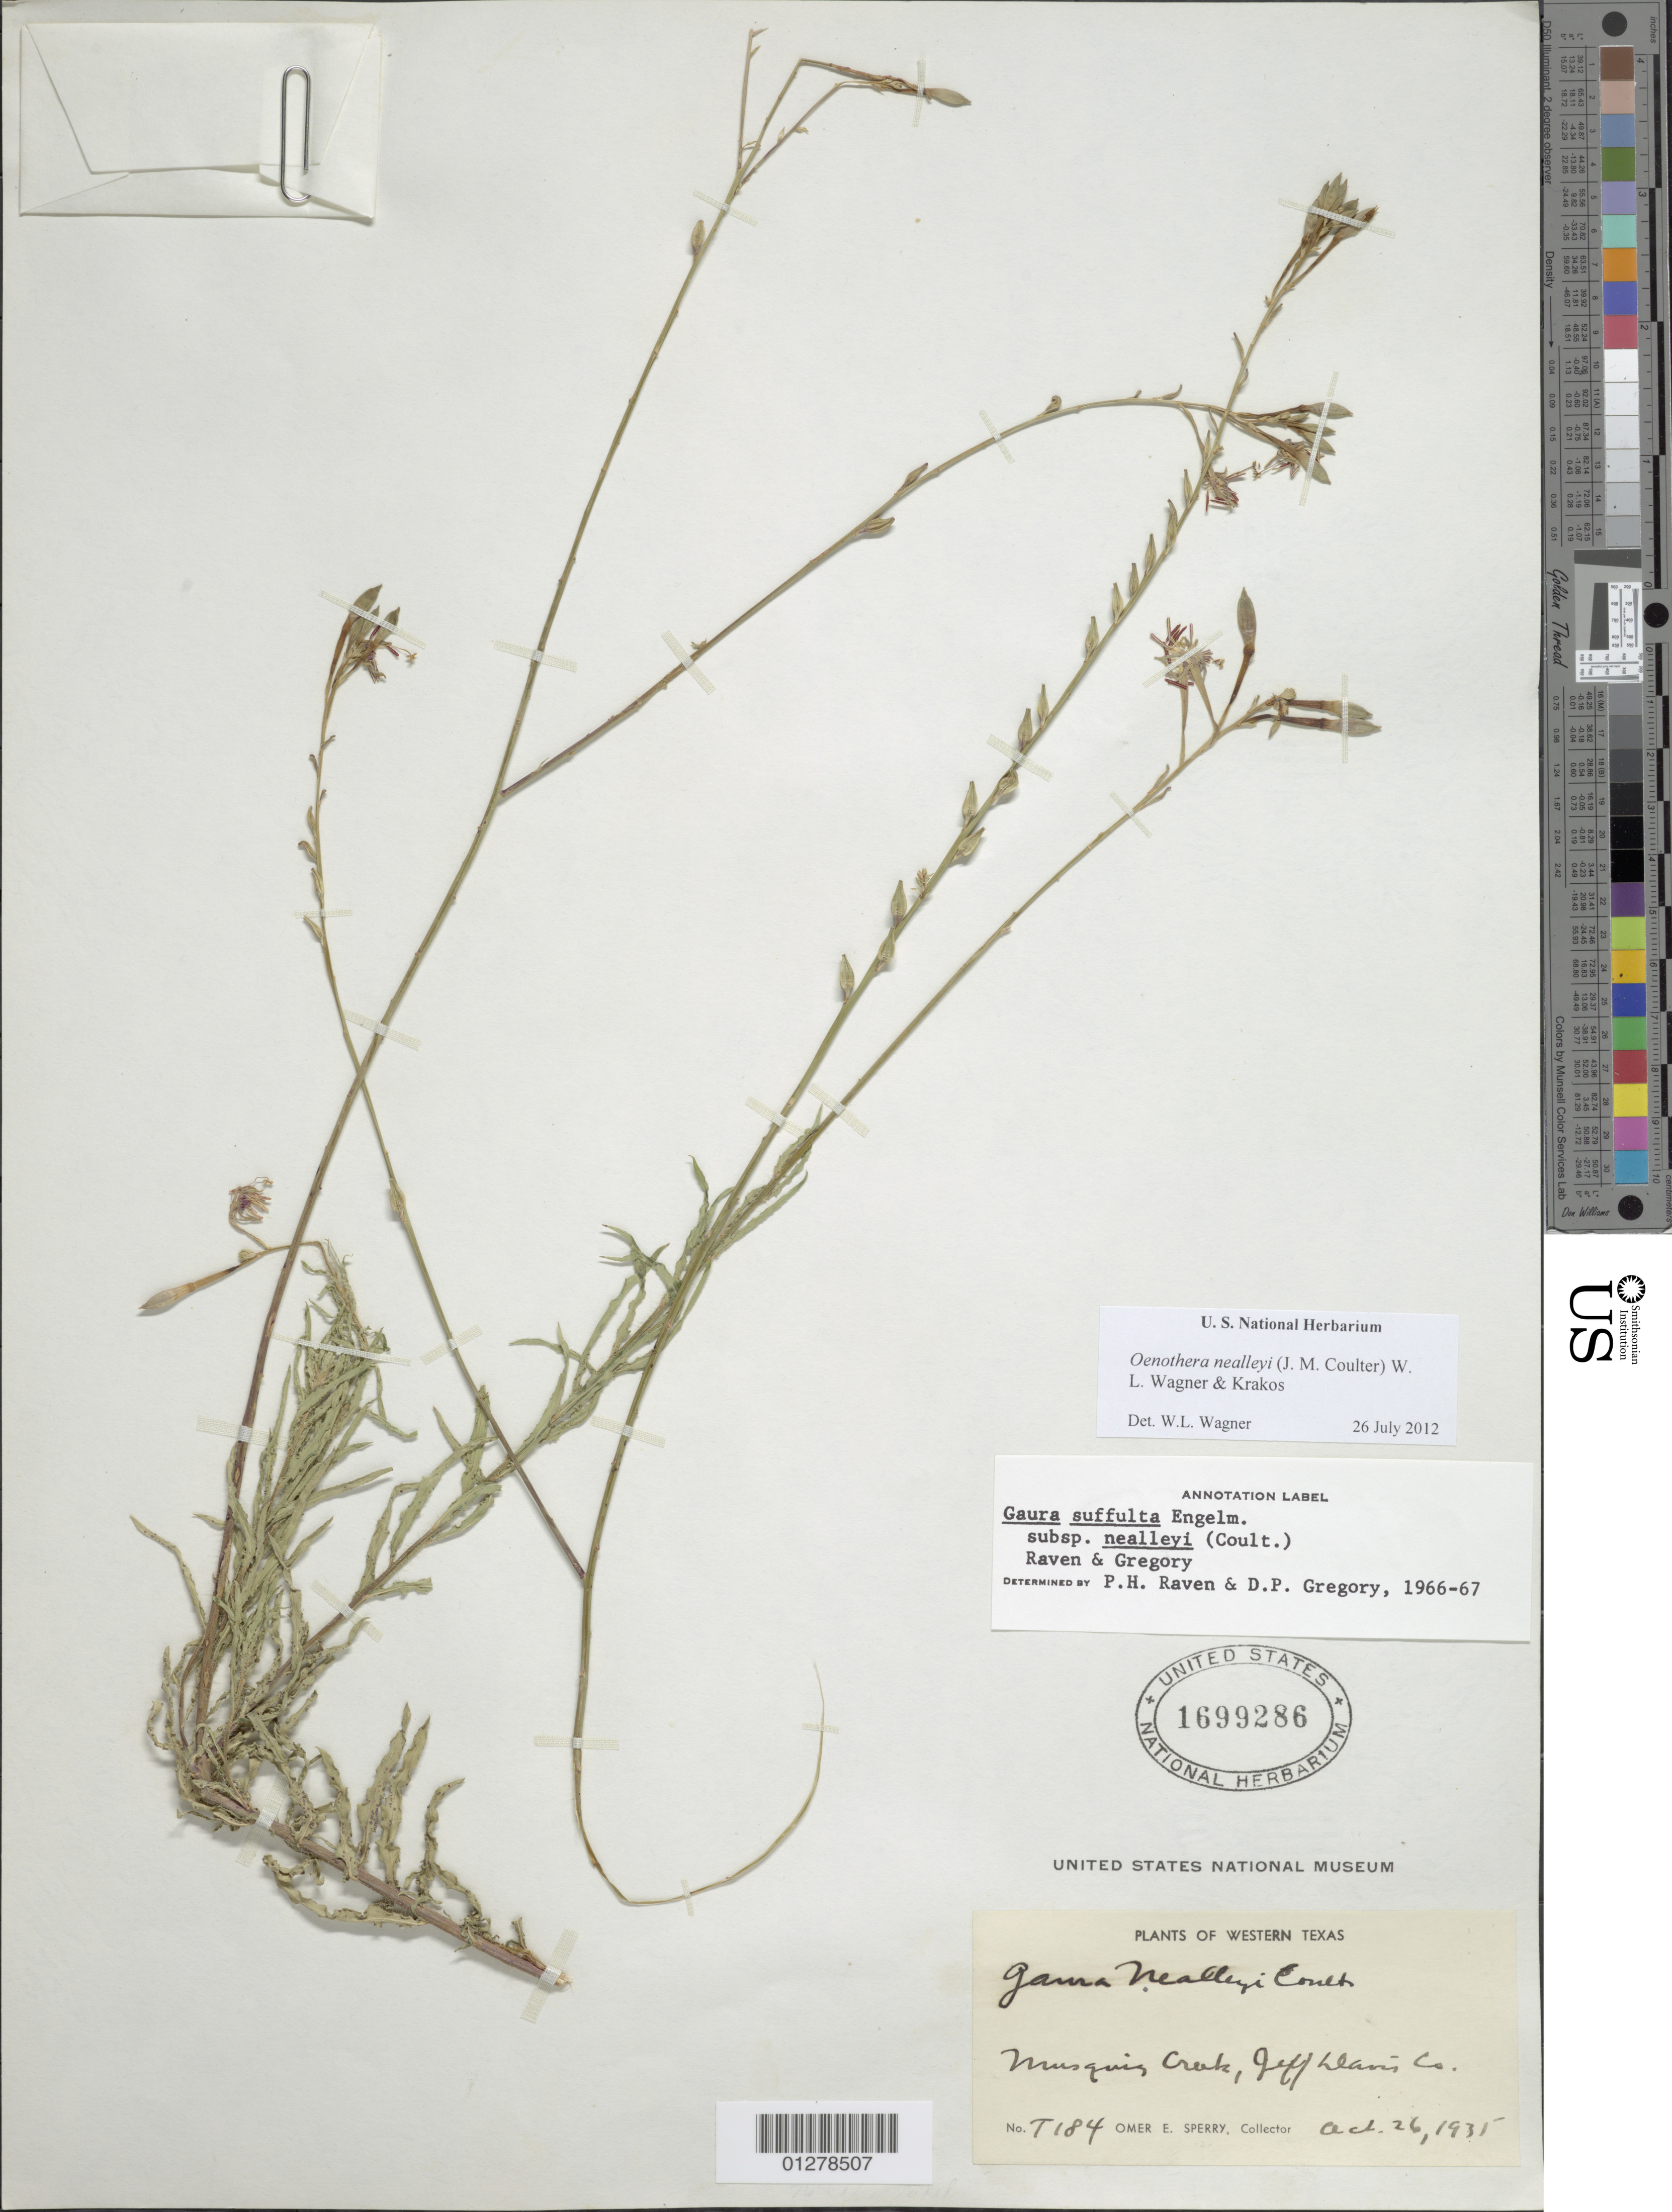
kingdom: Plantae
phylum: Tracheophyta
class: Magnoliopsida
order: Myrtales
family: Onagraceae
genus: Oenothera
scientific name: Oenothera nealleyi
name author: (J.M. Coult.) Krakos & W.L. Wagner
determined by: Wagner, W. L., (BOT), Smithsonian Institution - National Museum of Natural History (UNITED STATES)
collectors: O. E. Sperry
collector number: T184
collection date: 1935-10-26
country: United States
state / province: Texas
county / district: Jeff Davis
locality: Moist areas upper Musquiz Creek.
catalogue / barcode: US 1699286